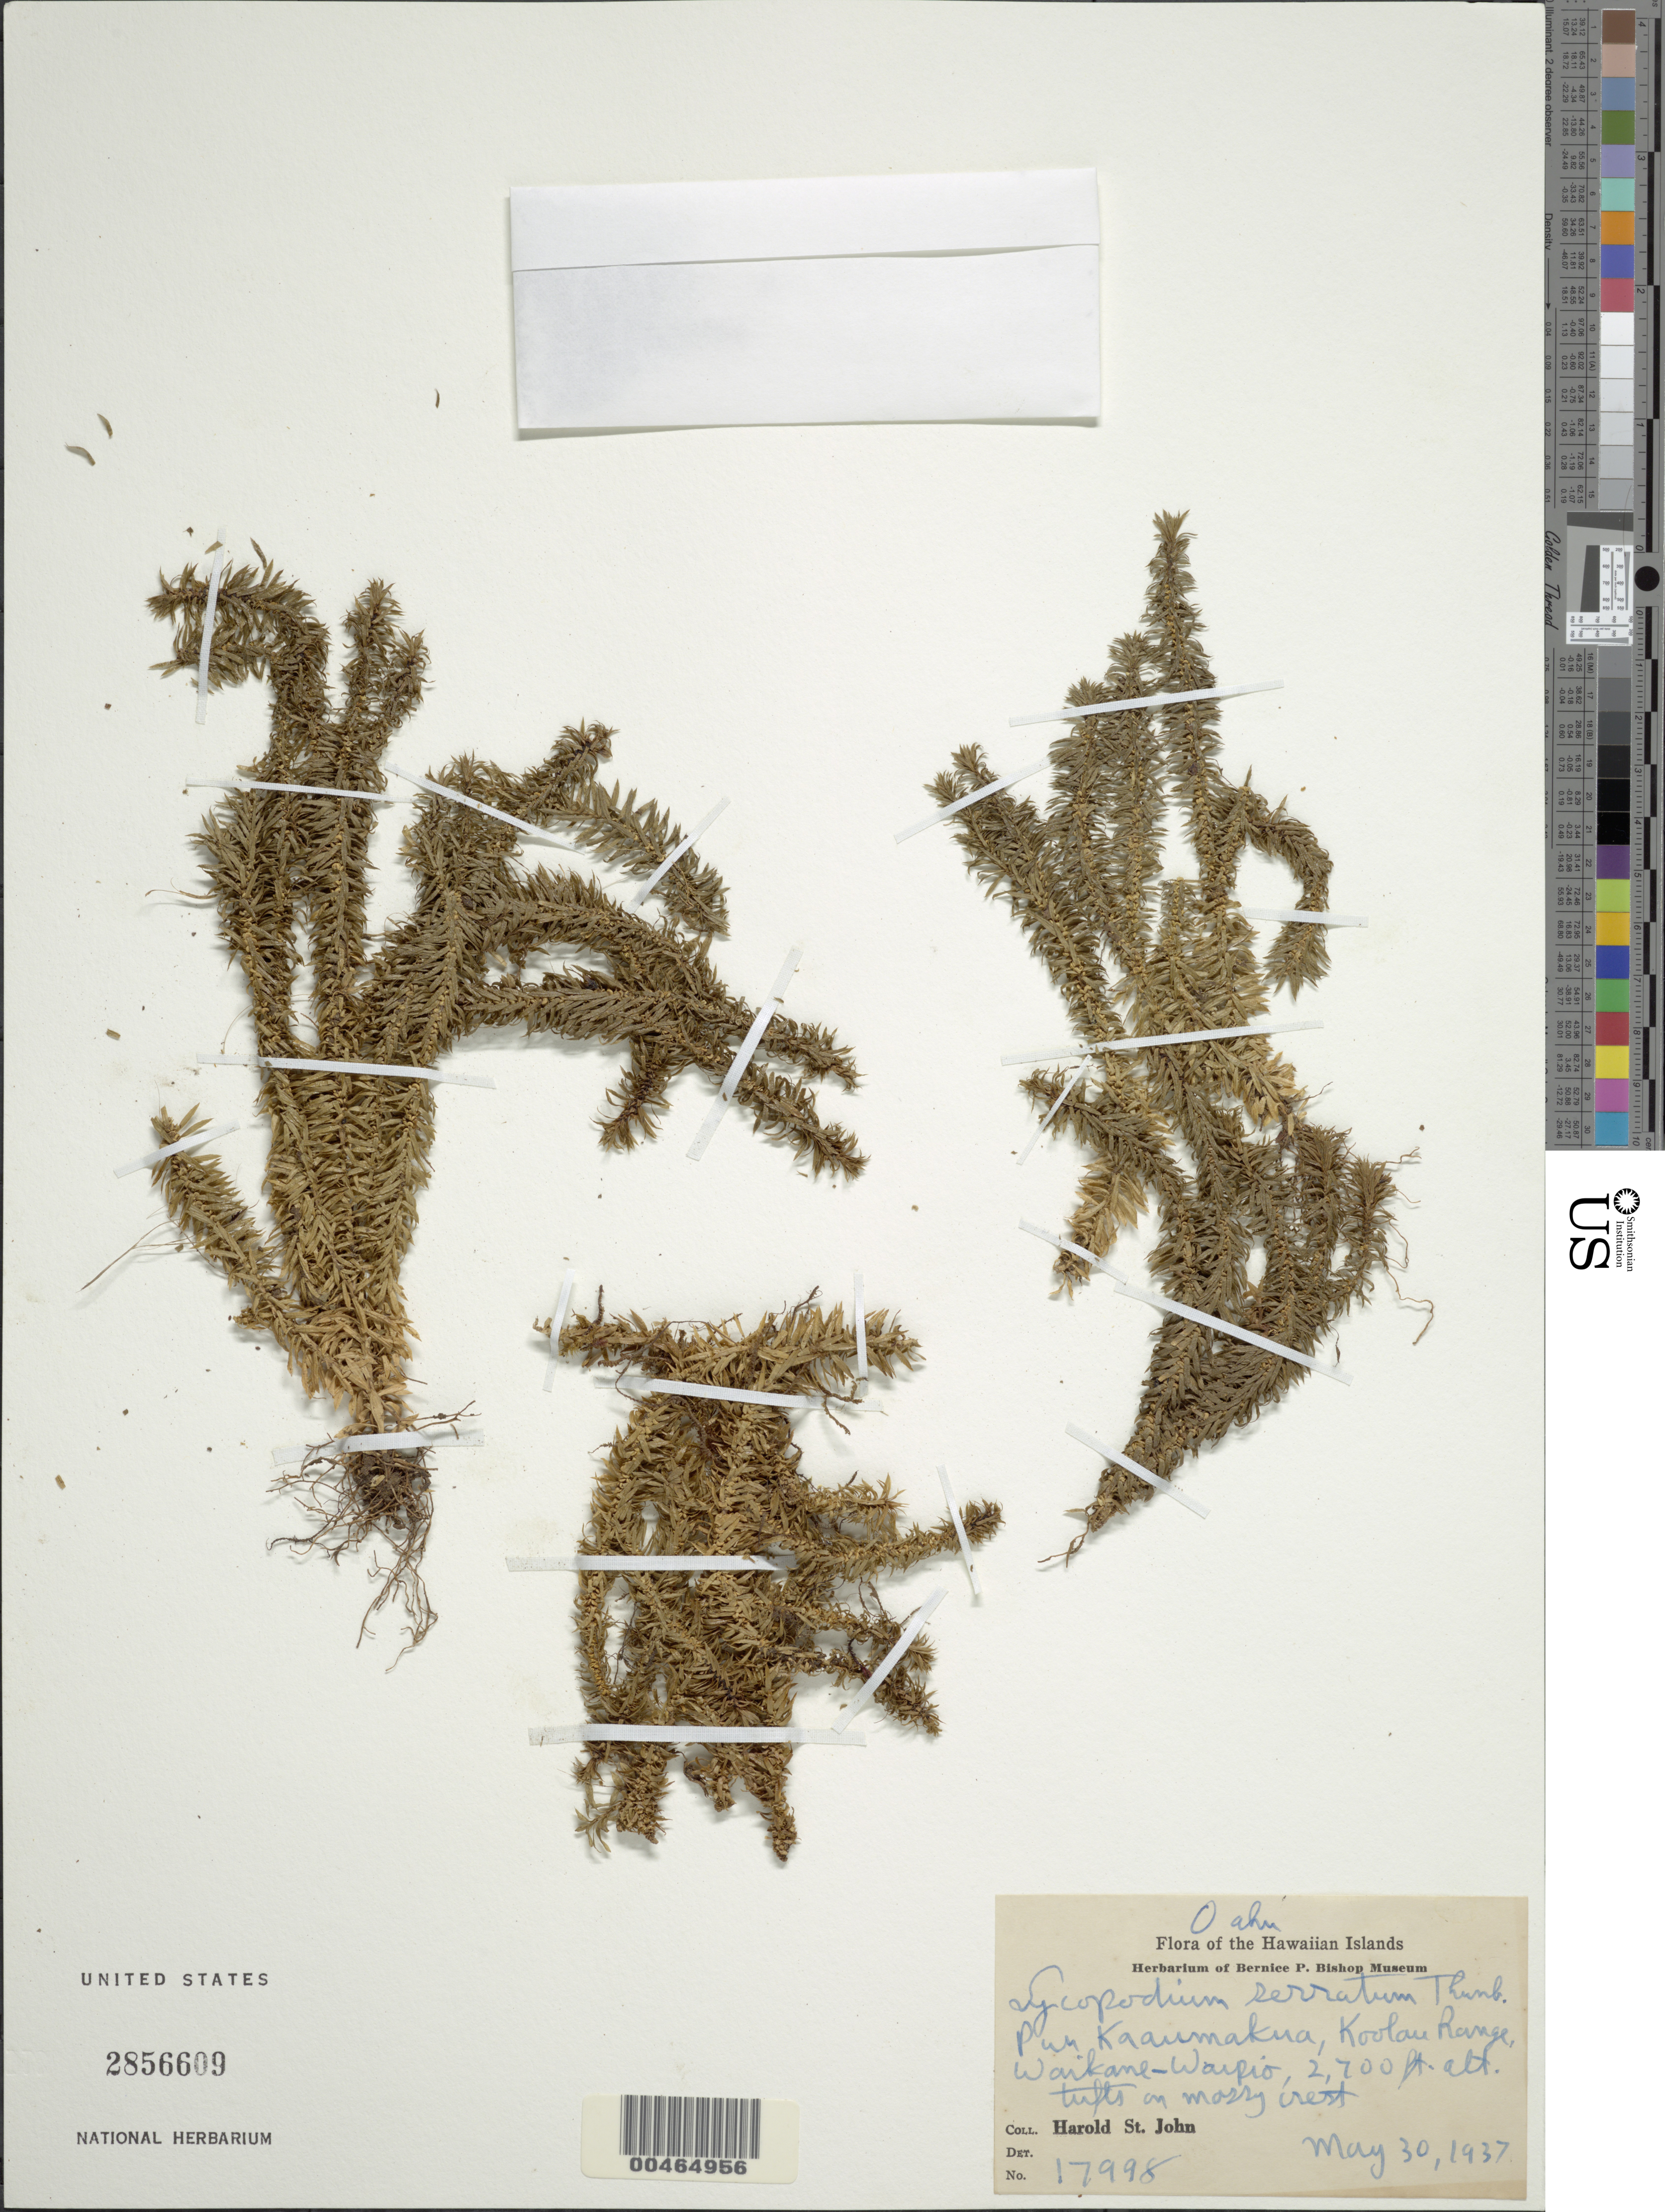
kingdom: Plantae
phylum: Tracheophyta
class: Lycopodiopsida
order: Lycopodiales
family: Lycopodiaceae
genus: Huperzia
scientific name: Huperzia serrata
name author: (Thunb.) Trevis.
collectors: H. St. John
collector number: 17998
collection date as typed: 30 May 1937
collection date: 1937-05-30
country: United States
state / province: Hawaii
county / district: Honolulu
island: Oahu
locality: Puu Kaaumakua, Koolau Range, Waikane-Waipio, Oahu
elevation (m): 823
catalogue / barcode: US 2856609